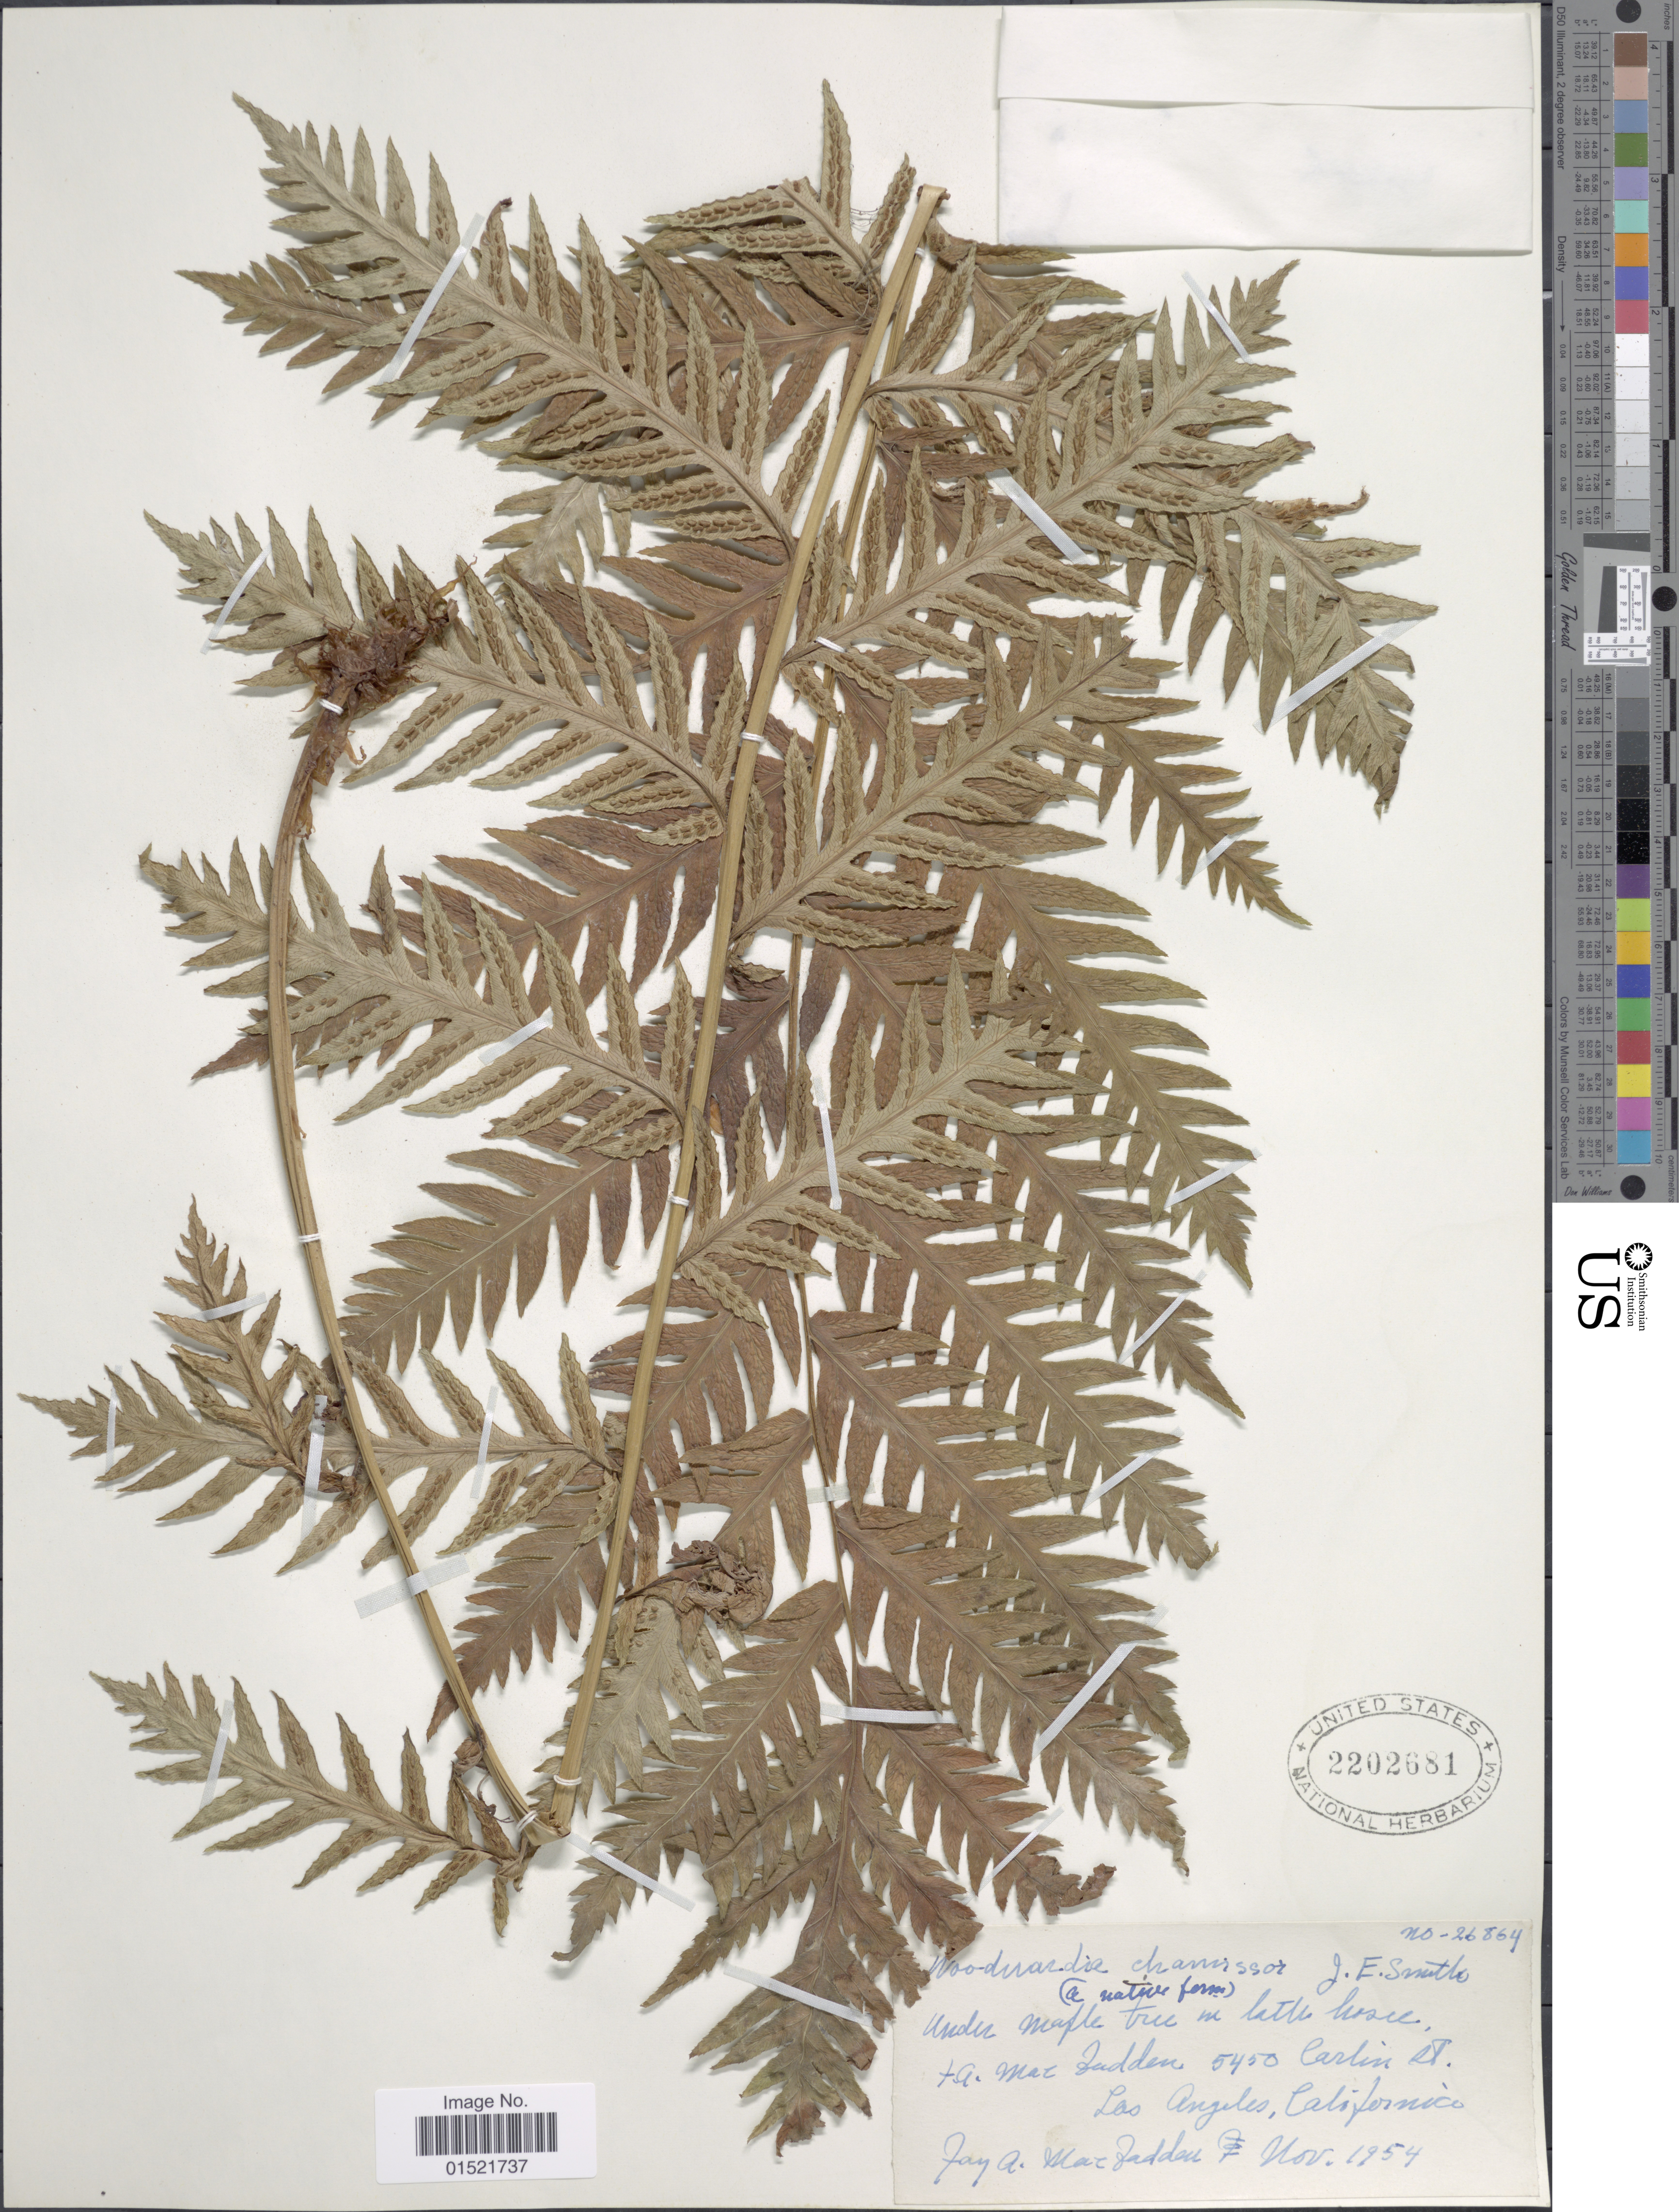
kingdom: Plantae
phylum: Tracheophyta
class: Polypodiopsida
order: Polypodiales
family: Blechnaceae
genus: Woodwardia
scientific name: Woodwardia fimbriata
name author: Sm.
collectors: F. MacFadden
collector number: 26864/5450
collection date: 1954-11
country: United States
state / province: California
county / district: Los Angeles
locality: Carlin st., Los Angeles, California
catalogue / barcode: US 2202681